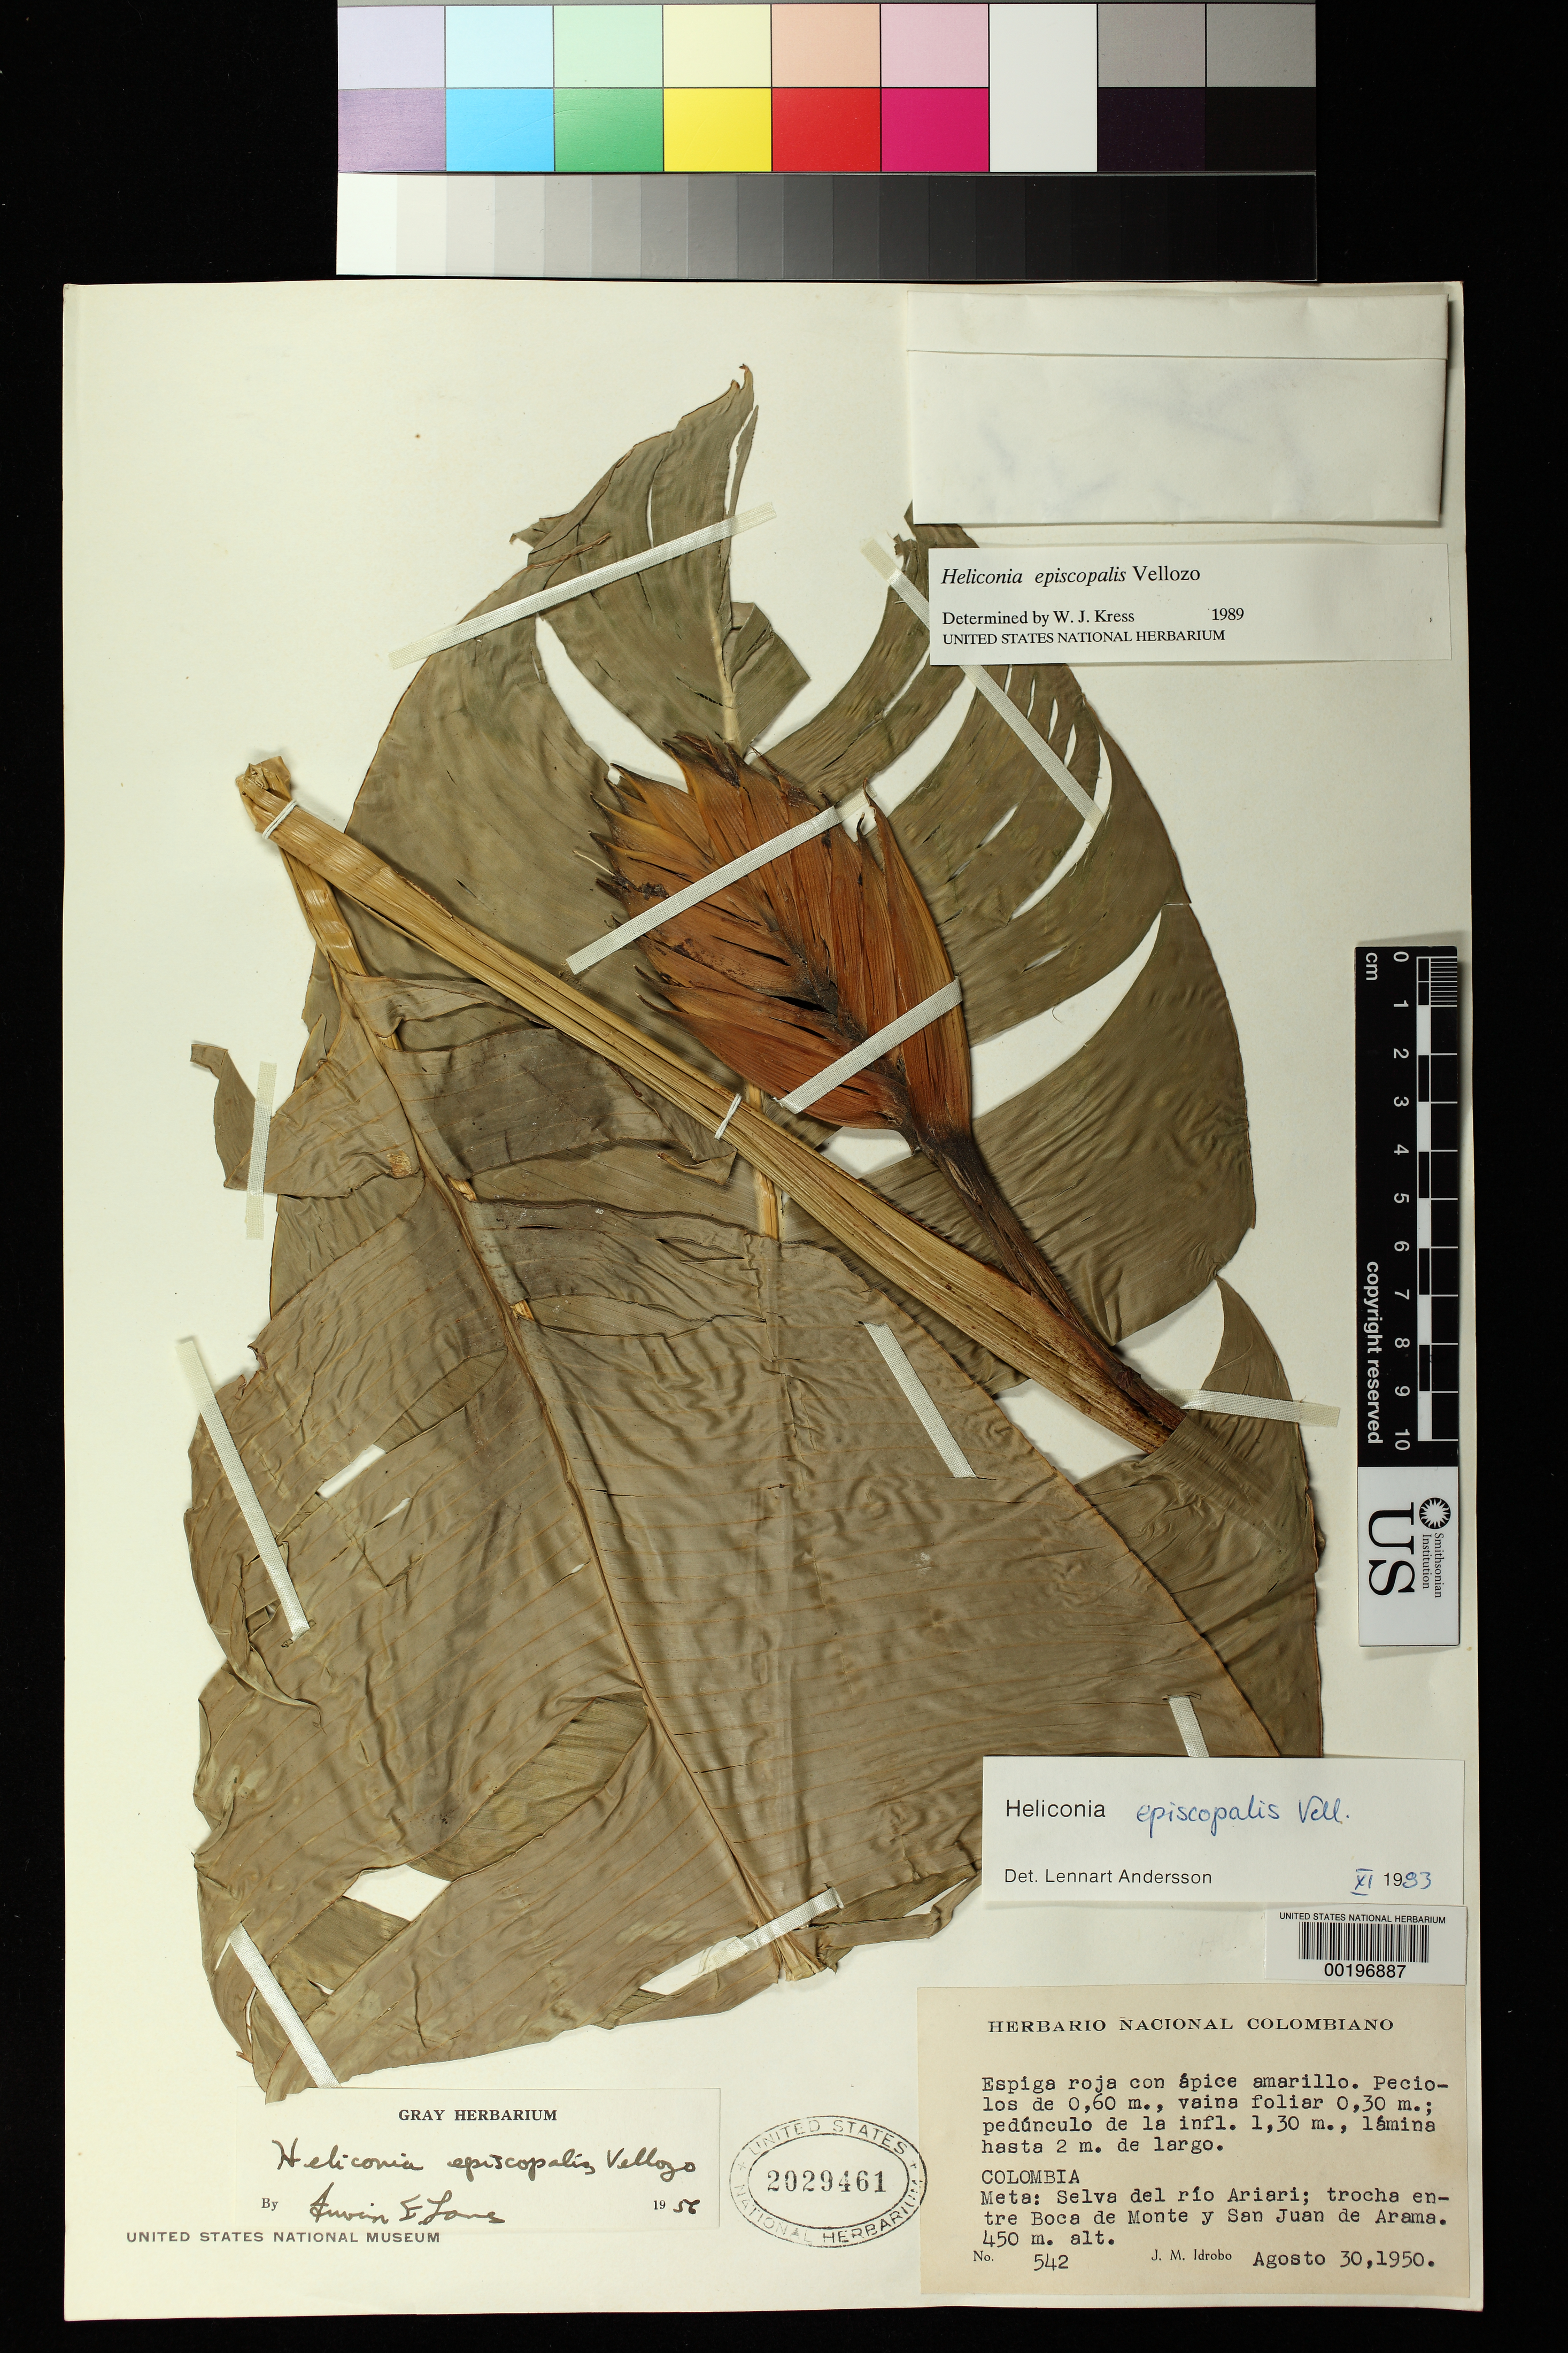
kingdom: Plantae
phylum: Tracheophyta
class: Liliopsida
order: Zingiberales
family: Heliconiaceae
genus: Heliconia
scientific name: Heliconia episcopalis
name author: Vell.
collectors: J. M. Idrobo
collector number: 542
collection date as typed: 30 Aug 1950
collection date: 1950-08-30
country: Colombia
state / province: Meta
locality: Forest of Rio Ariari; trail between Boca de Monte and San Juan de Arama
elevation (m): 450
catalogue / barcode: US 2029461